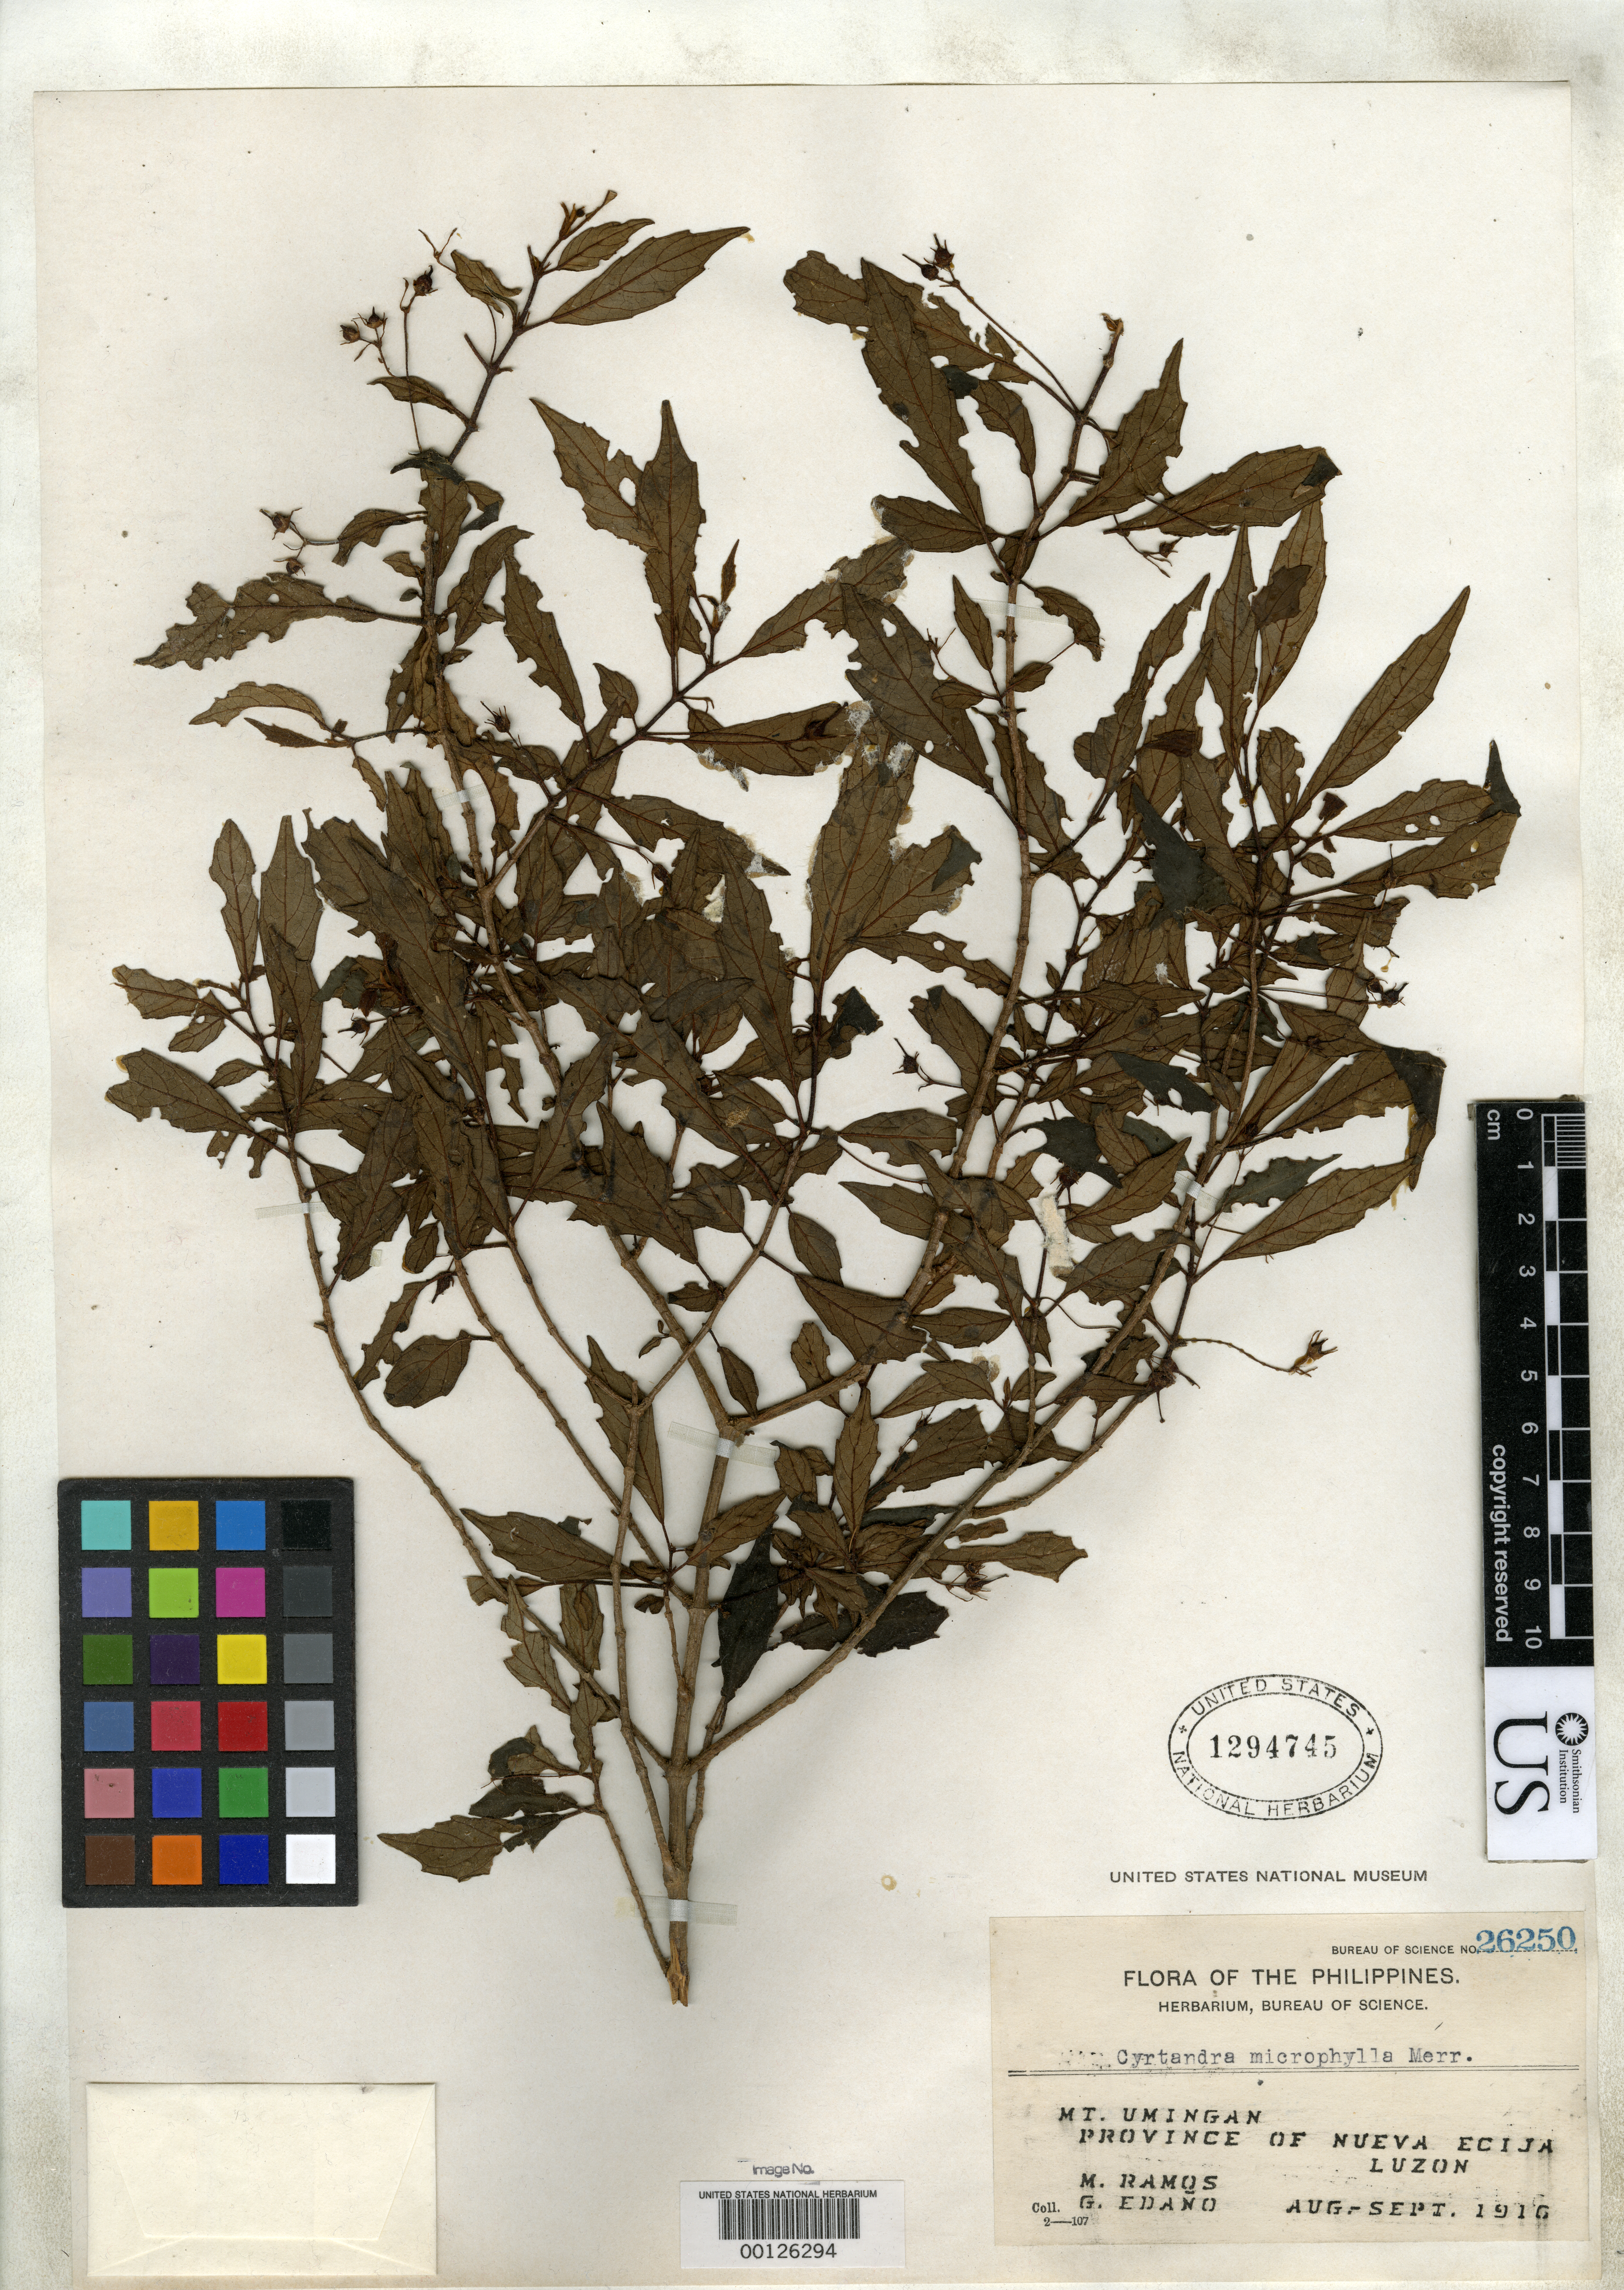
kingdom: Plantae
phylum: Tracheophyta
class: Magnoliopsida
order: Lamiales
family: Gesneriaceae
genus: Cyrtandra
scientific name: Cyrtandra microphylla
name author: Merr.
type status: Isolectotype; Type Collection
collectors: M. Ramos & G. E. Edaño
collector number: Bur. Sci. 26250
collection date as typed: Aug 1910 to -- Sep 1910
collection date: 1910-08/1910-09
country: Philippines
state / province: Central Luzon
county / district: Nueva Ecija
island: Luzon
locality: Mt. Umingan.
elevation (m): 300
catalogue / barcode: US 1294745